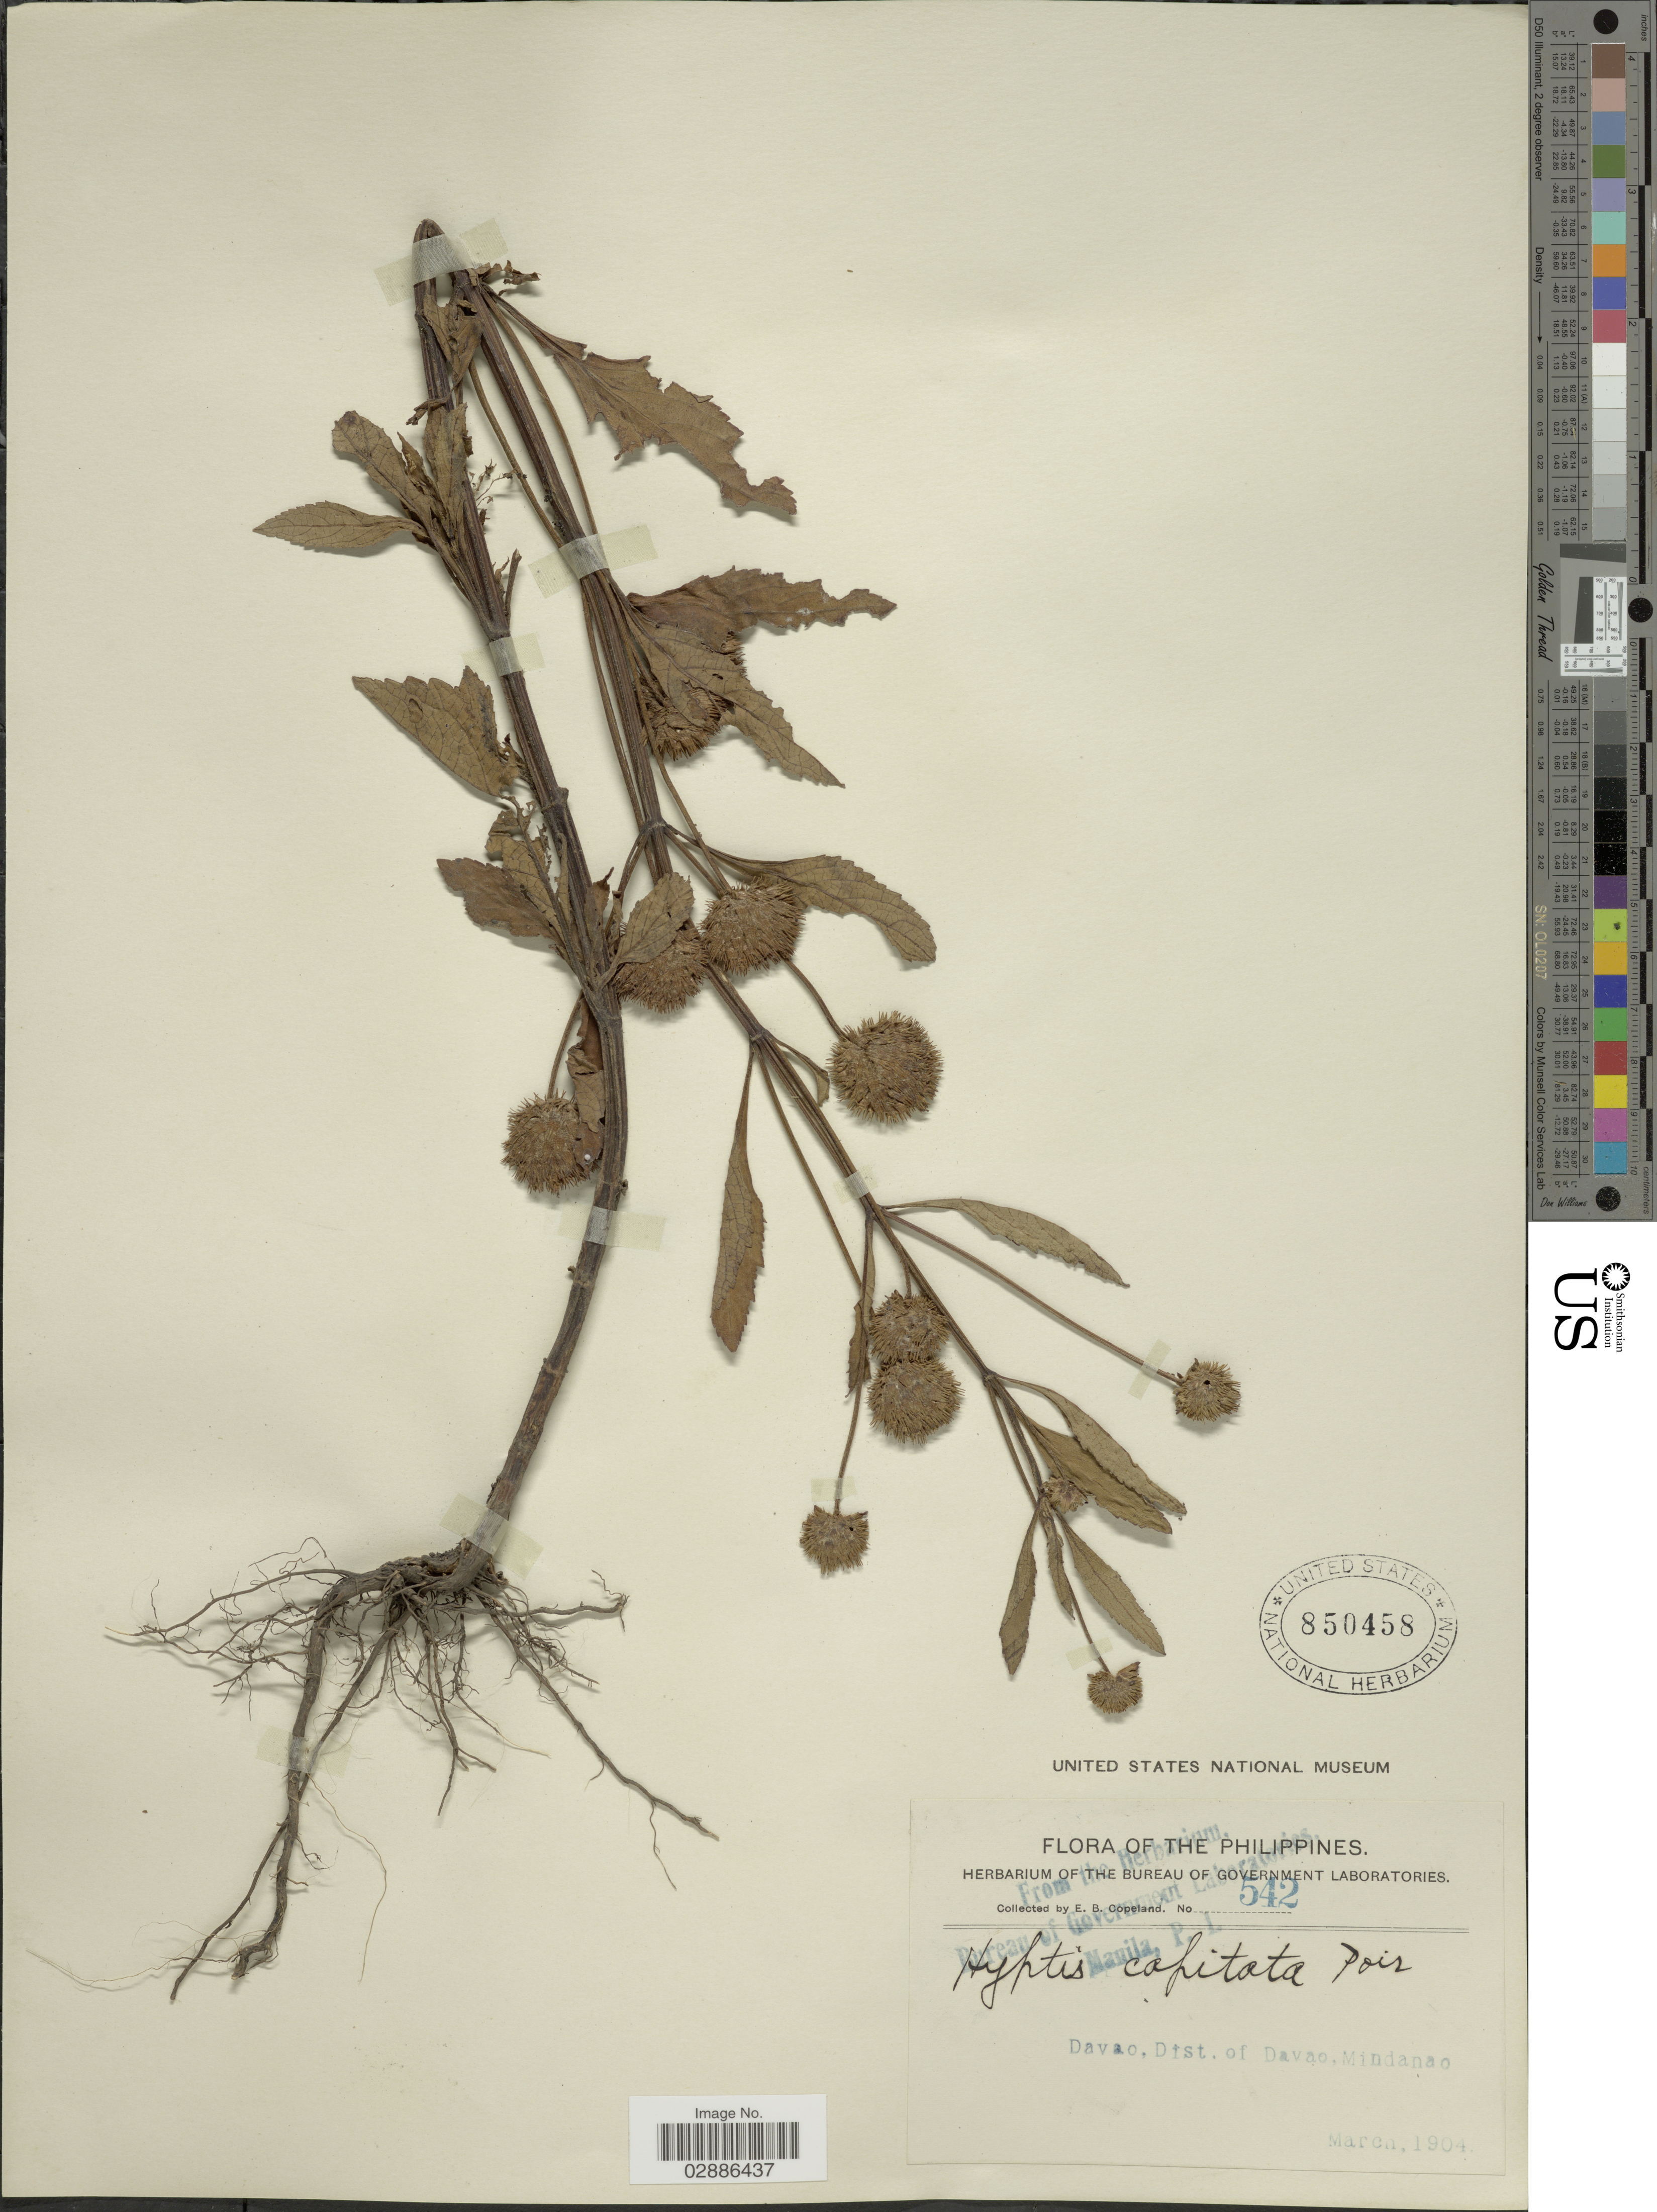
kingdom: Plantae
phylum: Tracheophyta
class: Magnoliopsida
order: Lamiales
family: Lamiaceae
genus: Hyptis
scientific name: Hyptis capitata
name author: Jacq.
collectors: E. B. Copeland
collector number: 542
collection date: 1904-03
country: Philippines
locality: Davao, Dist. of Davao, Mindanao.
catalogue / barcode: US 850458